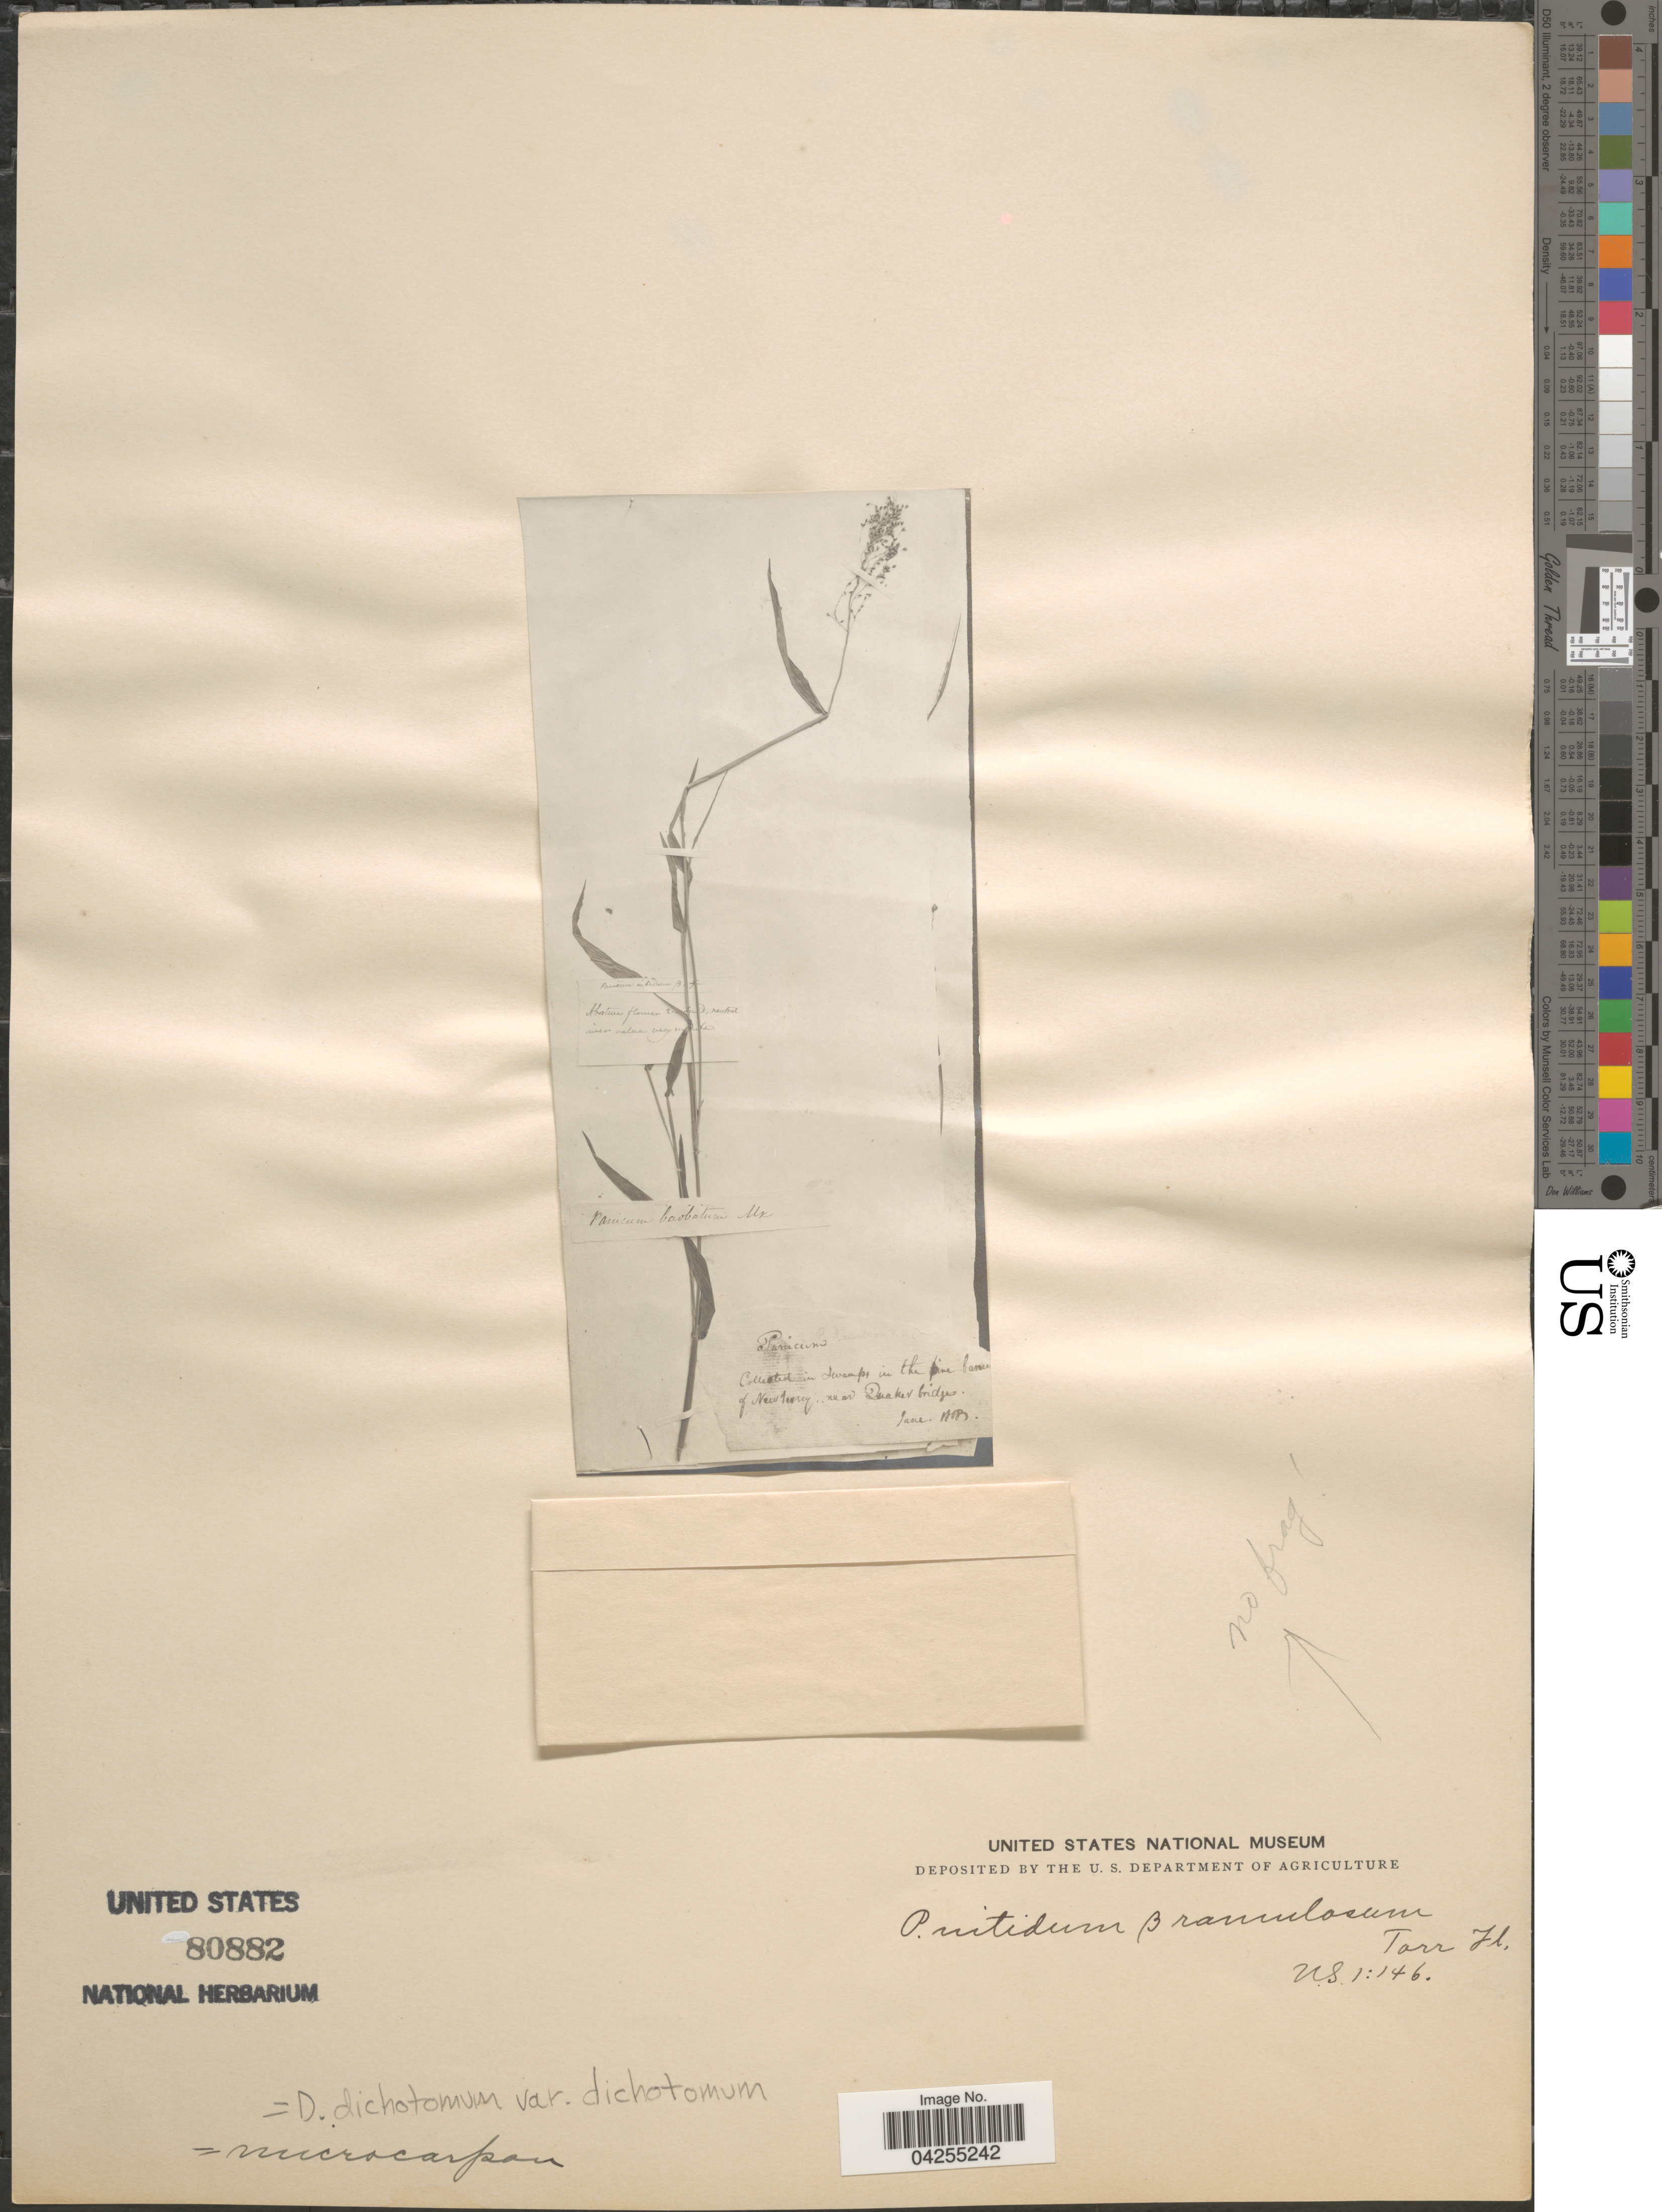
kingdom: Plantae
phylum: Tracheophyta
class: Liliopsida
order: Poales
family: Poaceae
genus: Dichanthelium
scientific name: Dichanthelium dichotomum var. dichotomum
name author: (L.) Gould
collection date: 1808-06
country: United States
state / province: New Jersey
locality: In Swamps in the pine barren of New Jersey. Near Quaker bridges.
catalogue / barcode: US 80882